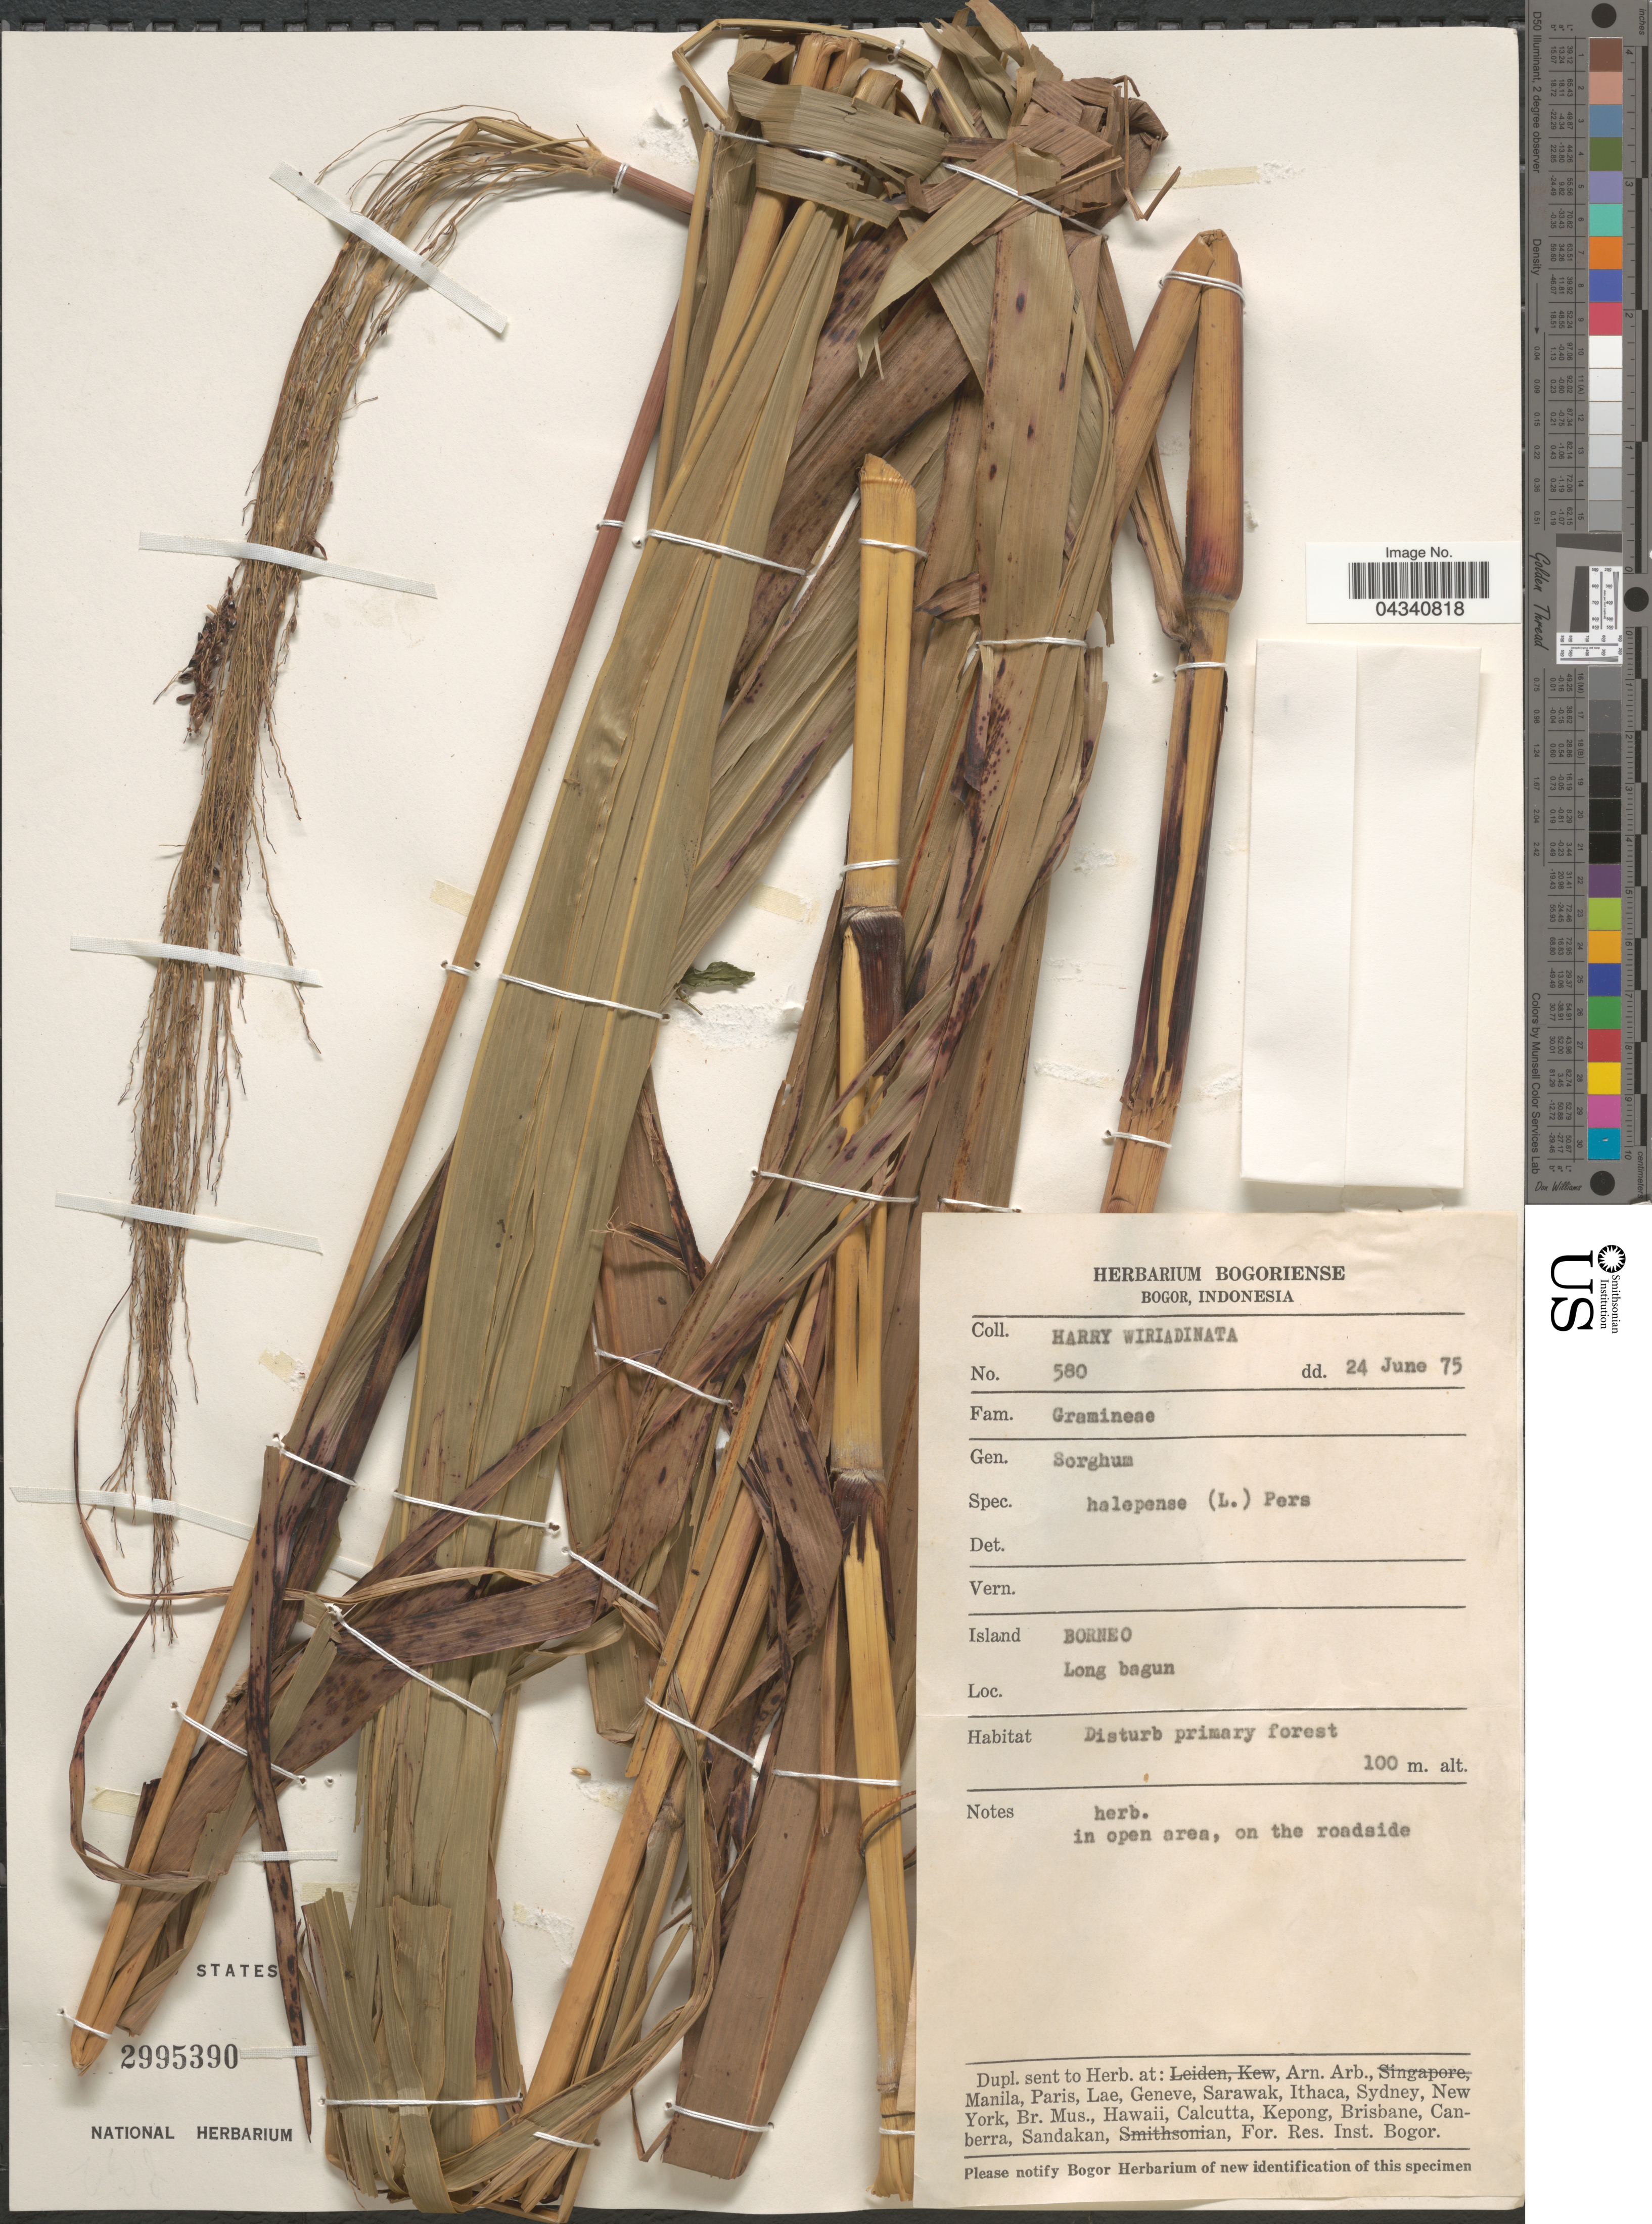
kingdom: Plantae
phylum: Tracheophyta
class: Liliopsida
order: Poales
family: Poaceae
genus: Sorghum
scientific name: Sorghum sp.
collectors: H. Wiriadinata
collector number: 580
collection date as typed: Transcribed d/m/y: 24/6/75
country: Indonesia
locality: Borneo. Long bagun.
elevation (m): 100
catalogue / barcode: US 2995390